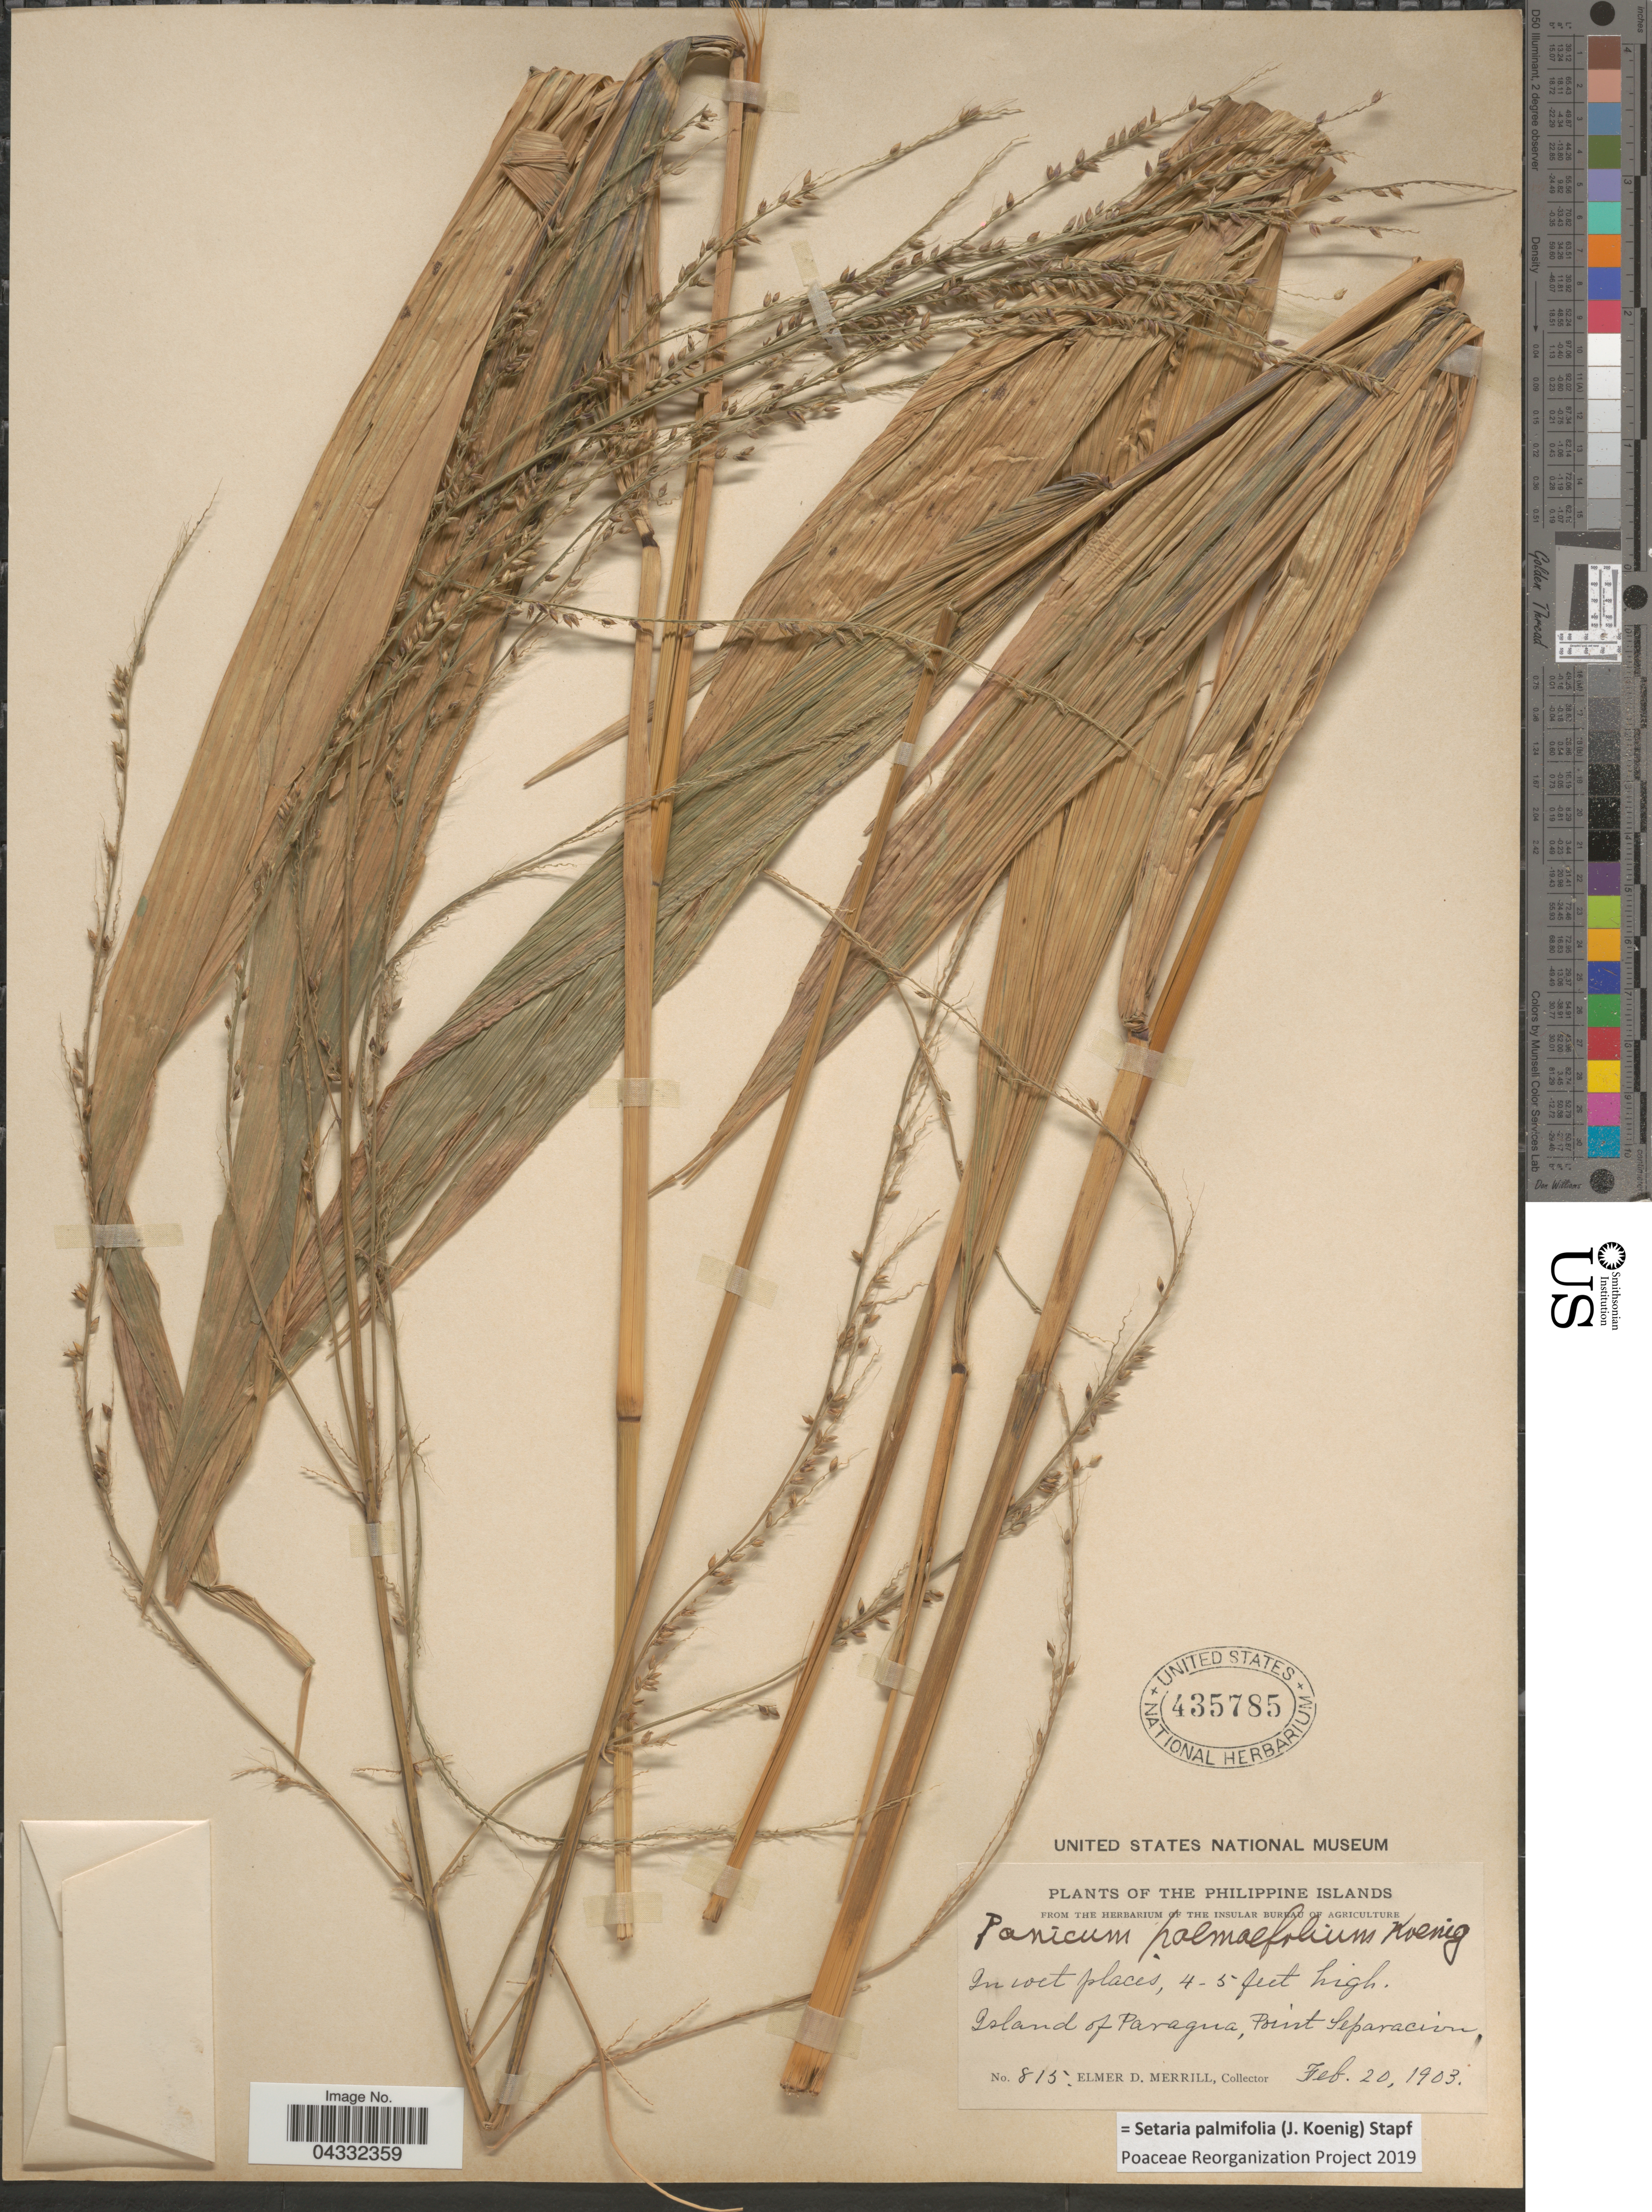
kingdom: Plantae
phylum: Tracheophyta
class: Liliopsida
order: Poales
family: Poaceae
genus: Setaria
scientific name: Setaria palmifolia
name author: (J. Koenig) Stapf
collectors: E. D. Merrill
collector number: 815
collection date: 1903-02-20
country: Philippines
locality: The Philippine Islands. Island of Paragua, Point Separacivu.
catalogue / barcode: US 435785